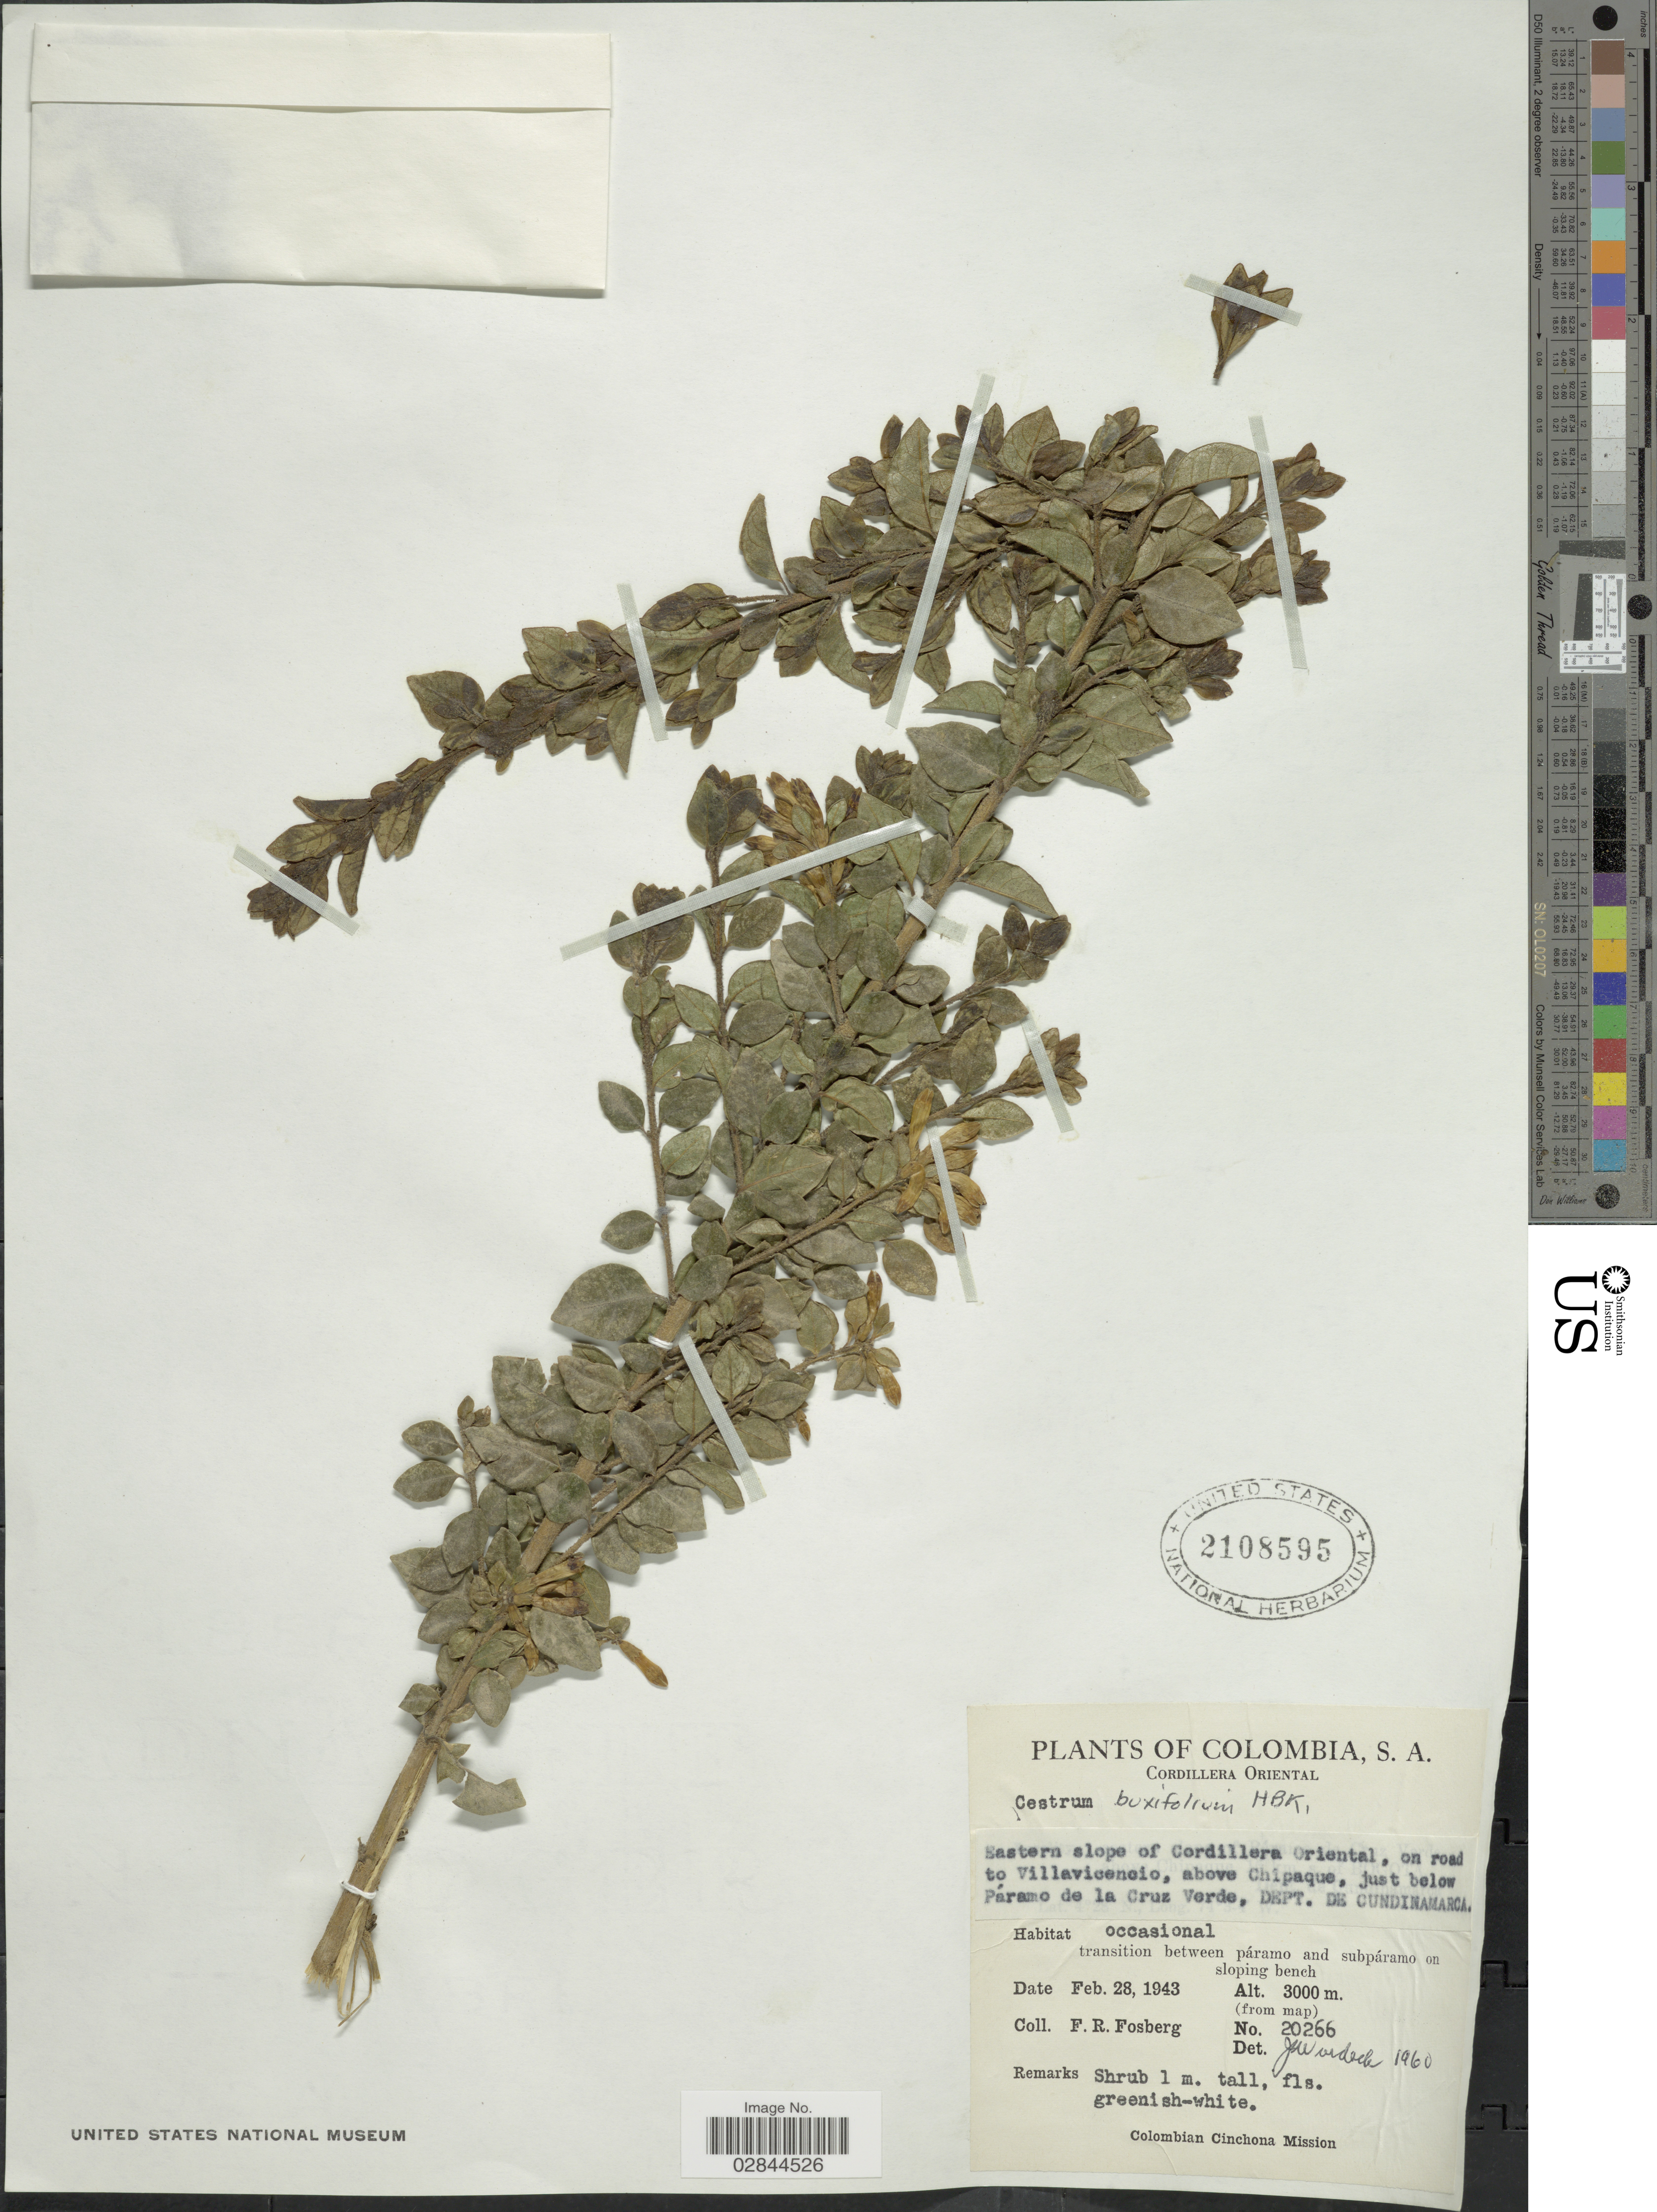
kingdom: Plantae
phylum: Tracheophyta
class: Magnoliopsida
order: Solanales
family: Solanaceae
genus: Cestrum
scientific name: Cestrum buxifolium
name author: Kunth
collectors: F. R. Fosberg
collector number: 20266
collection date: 1943-02-28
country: Colombia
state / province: Cundinamarca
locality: Cordillera Oriental. Eastern slope of Cordillera Oriental, on road to Villavicencio, above Chipaque, just below Páramo de la Cruz Verde. Dept. de Cundinamarca.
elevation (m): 3000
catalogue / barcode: US 2108595